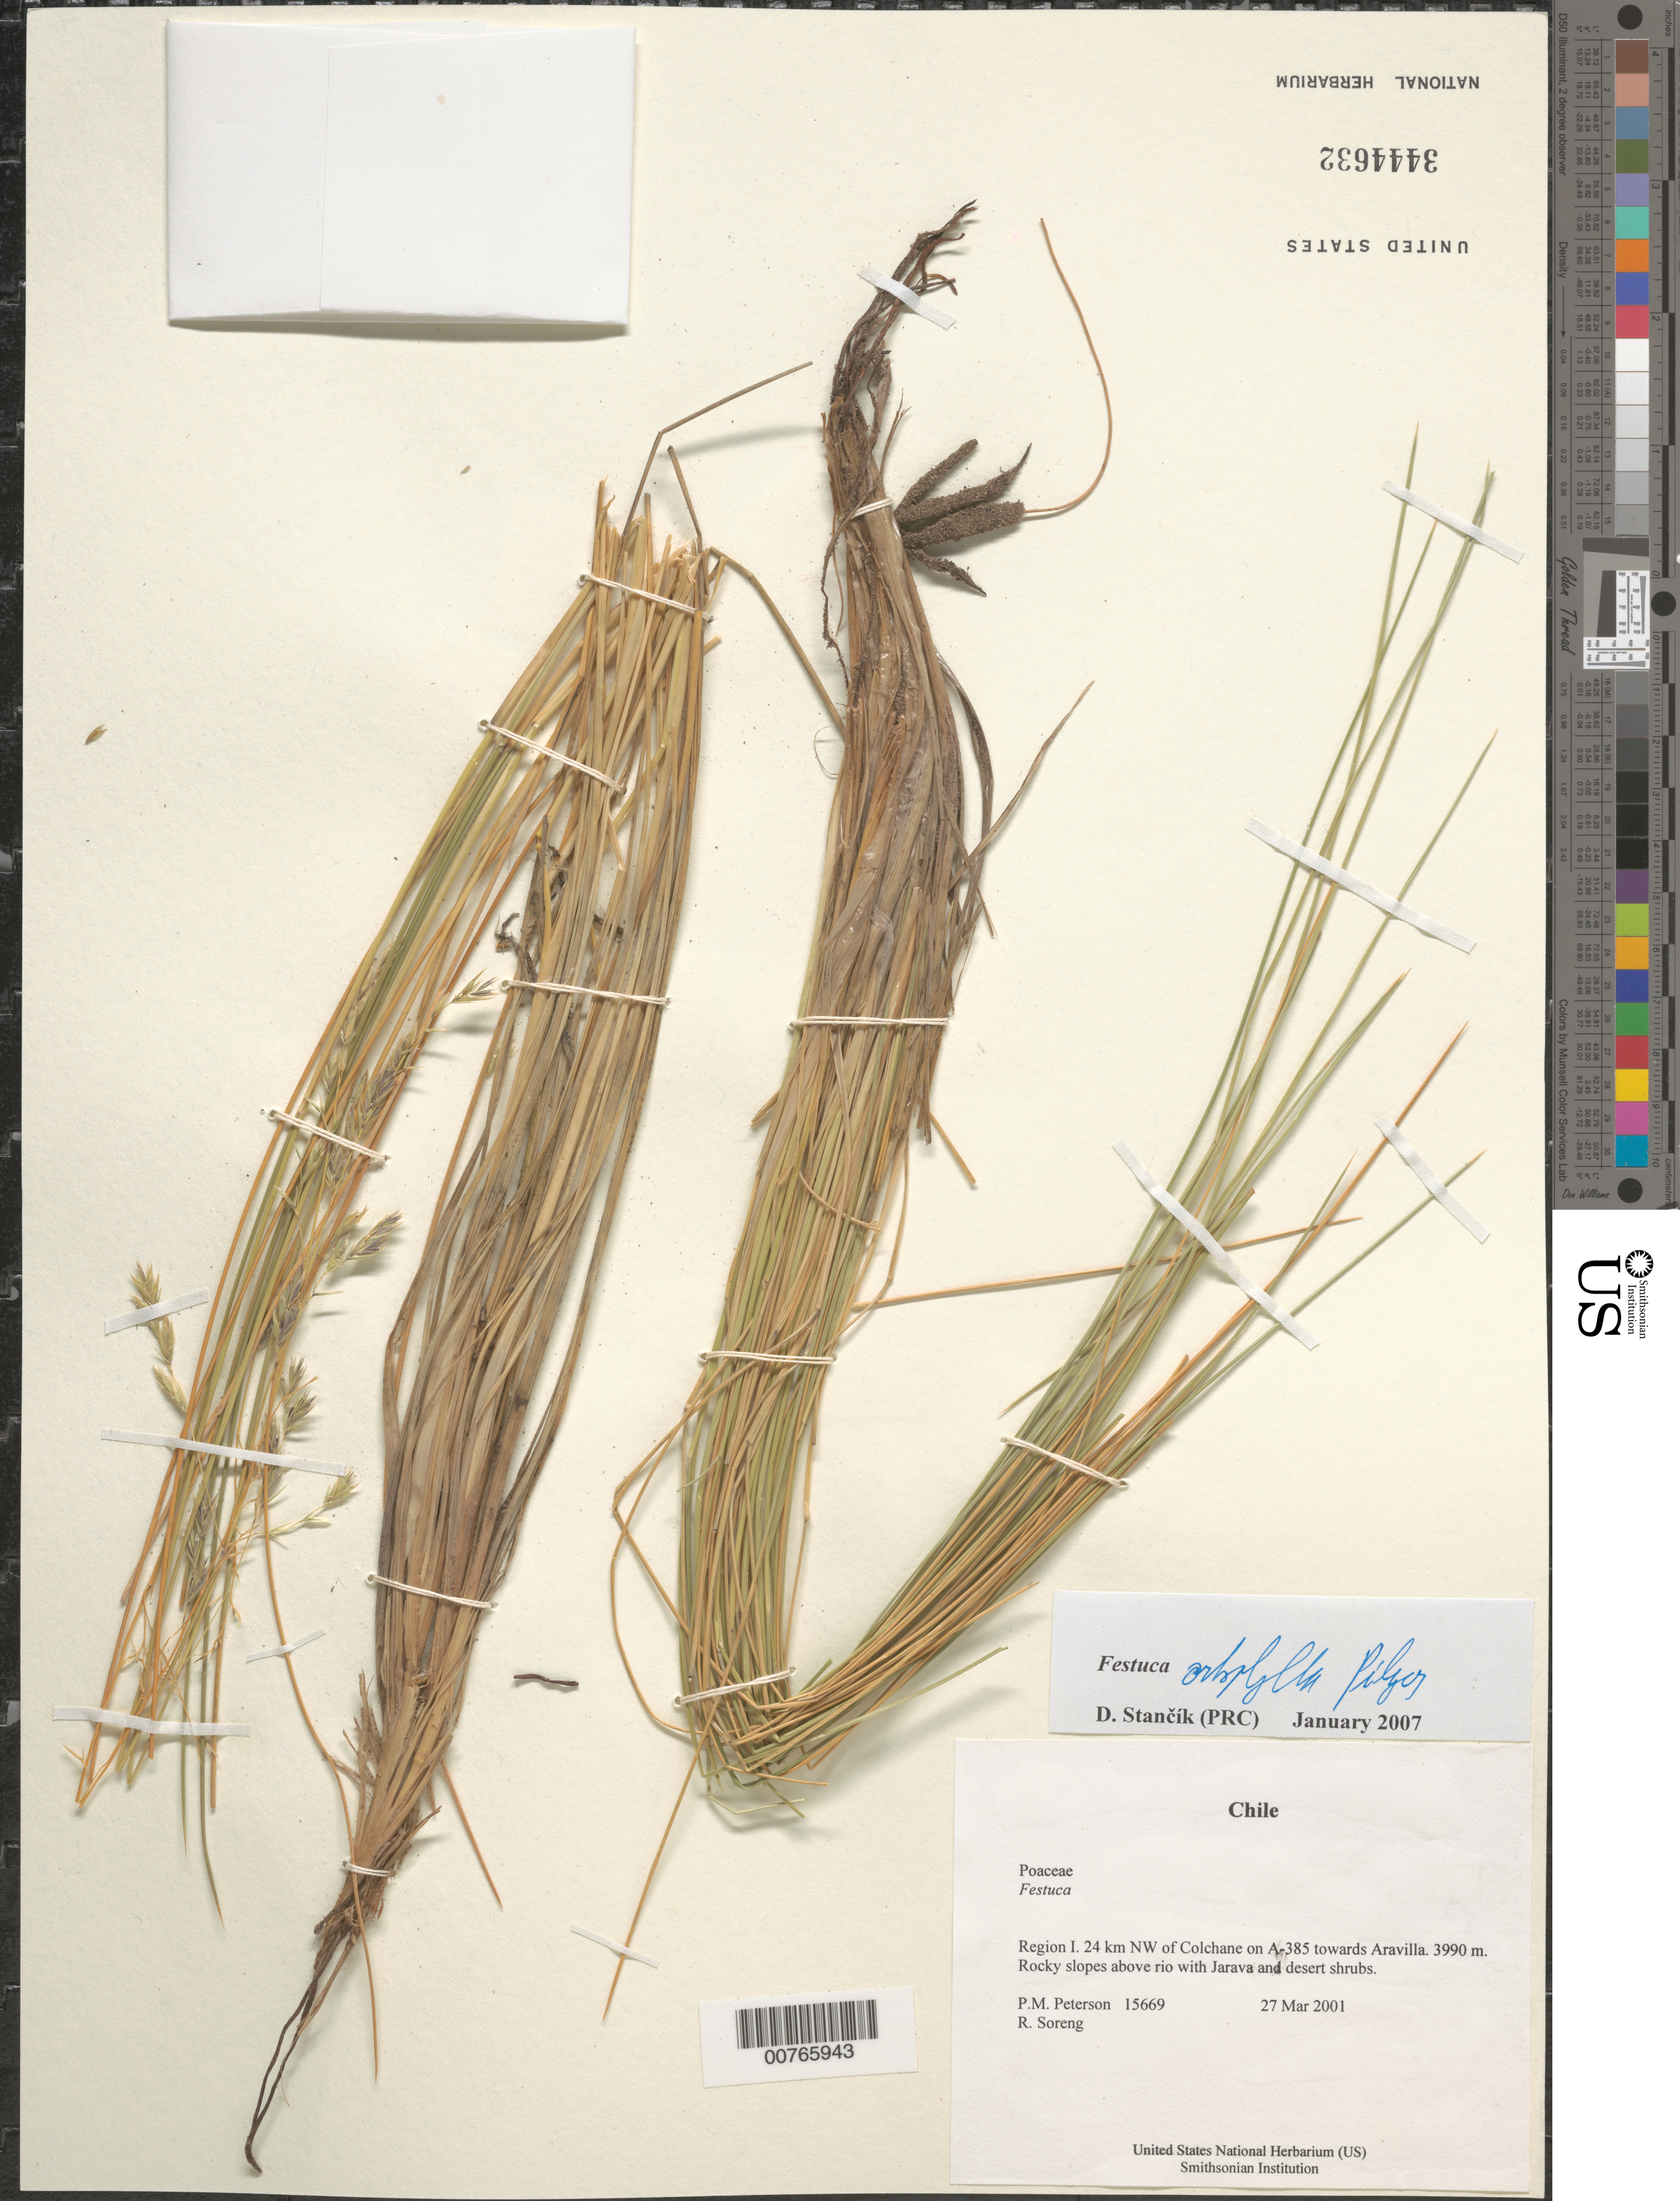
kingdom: Plantae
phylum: Tracheophyta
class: Liliopsida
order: Poales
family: Poaceae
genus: Festuca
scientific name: Festuca orthophylla var. boliviana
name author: Pilg.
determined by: Stancik, D.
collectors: P. M. Peterson & R. J. Soreng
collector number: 15669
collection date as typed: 27 Mar 2001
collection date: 2001-03-27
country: Chile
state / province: Tarapacá (I)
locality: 24 km NW of Colchane on A-385 towards Aravilla.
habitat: Rocky slopes above rio with Jarava and desert shrubs.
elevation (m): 3990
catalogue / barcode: US 3444632